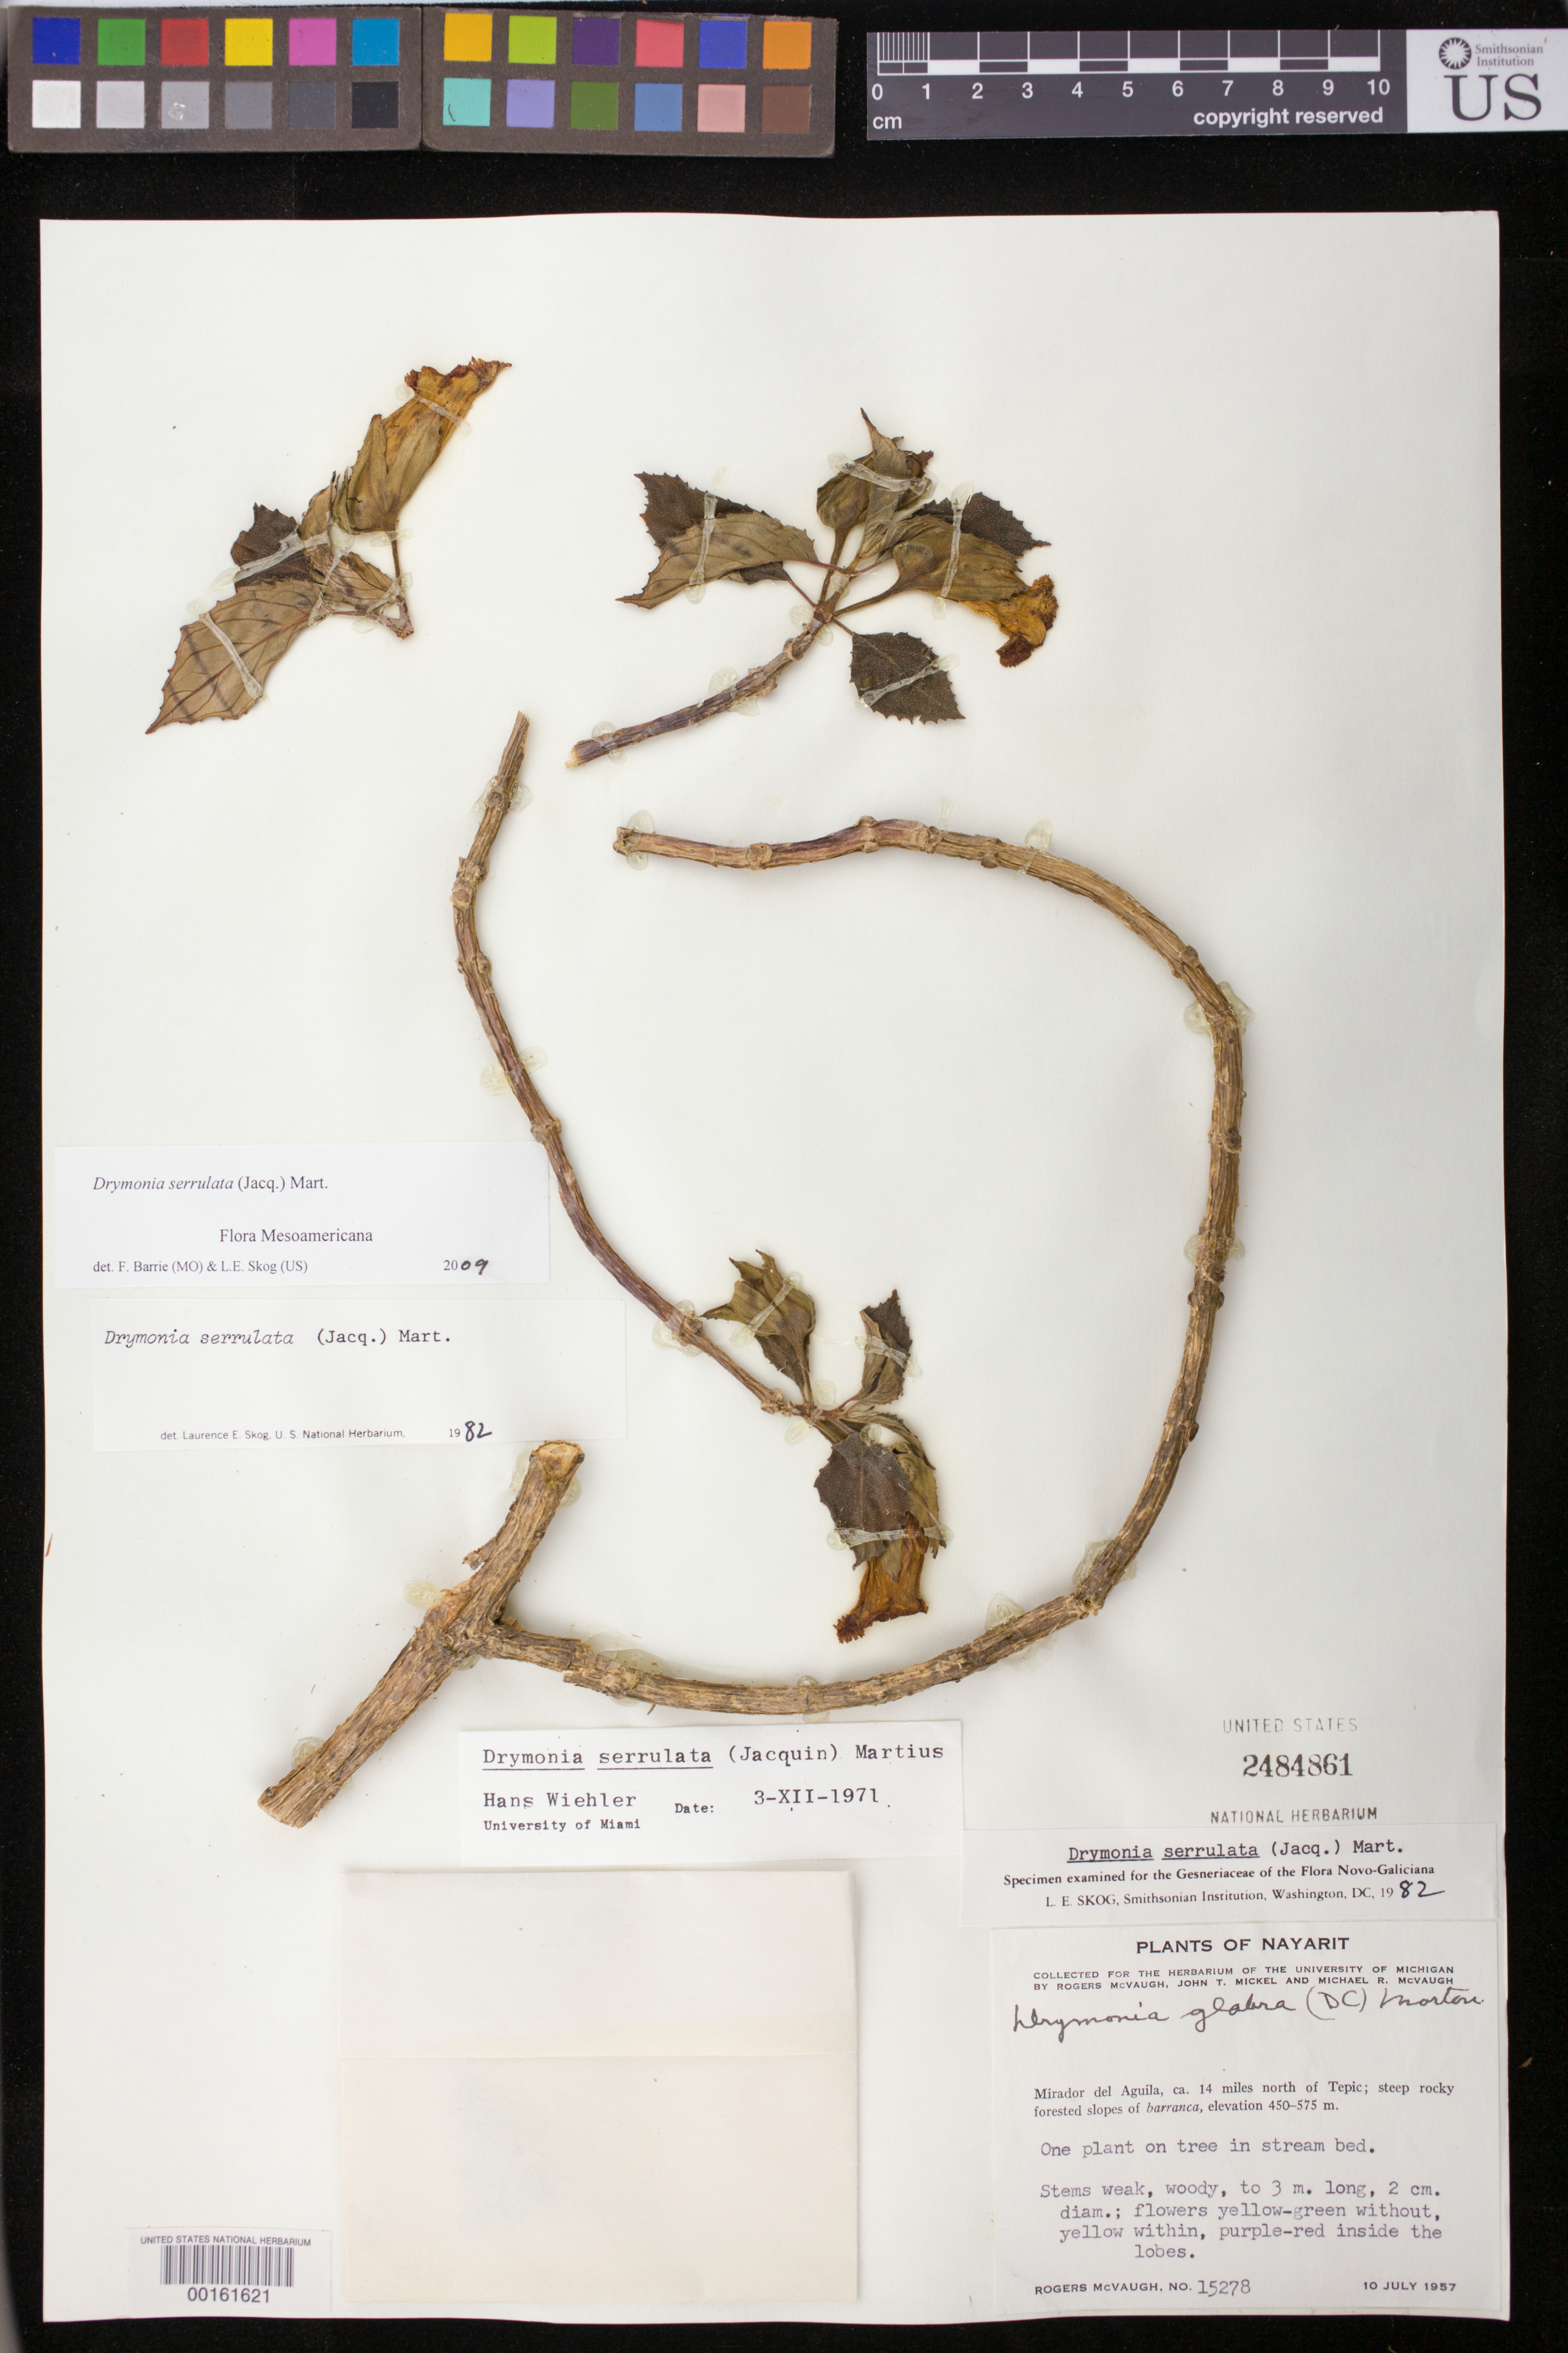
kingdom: Plantae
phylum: Tracheophyta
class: Magnoliopsida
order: Lamiales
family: Gesneriaceae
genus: Drymonia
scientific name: Drymonia serrulata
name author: (Jacq.) Mart.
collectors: R. McVaugh & et al.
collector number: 15278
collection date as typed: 10 Jul 1957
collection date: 1957-07-10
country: Mexico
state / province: Nayarit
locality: Mirador del Aguila, about 14 mi N of Tepic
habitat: Steep rocky forested slopes of barranca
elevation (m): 450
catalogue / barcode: US 2484861